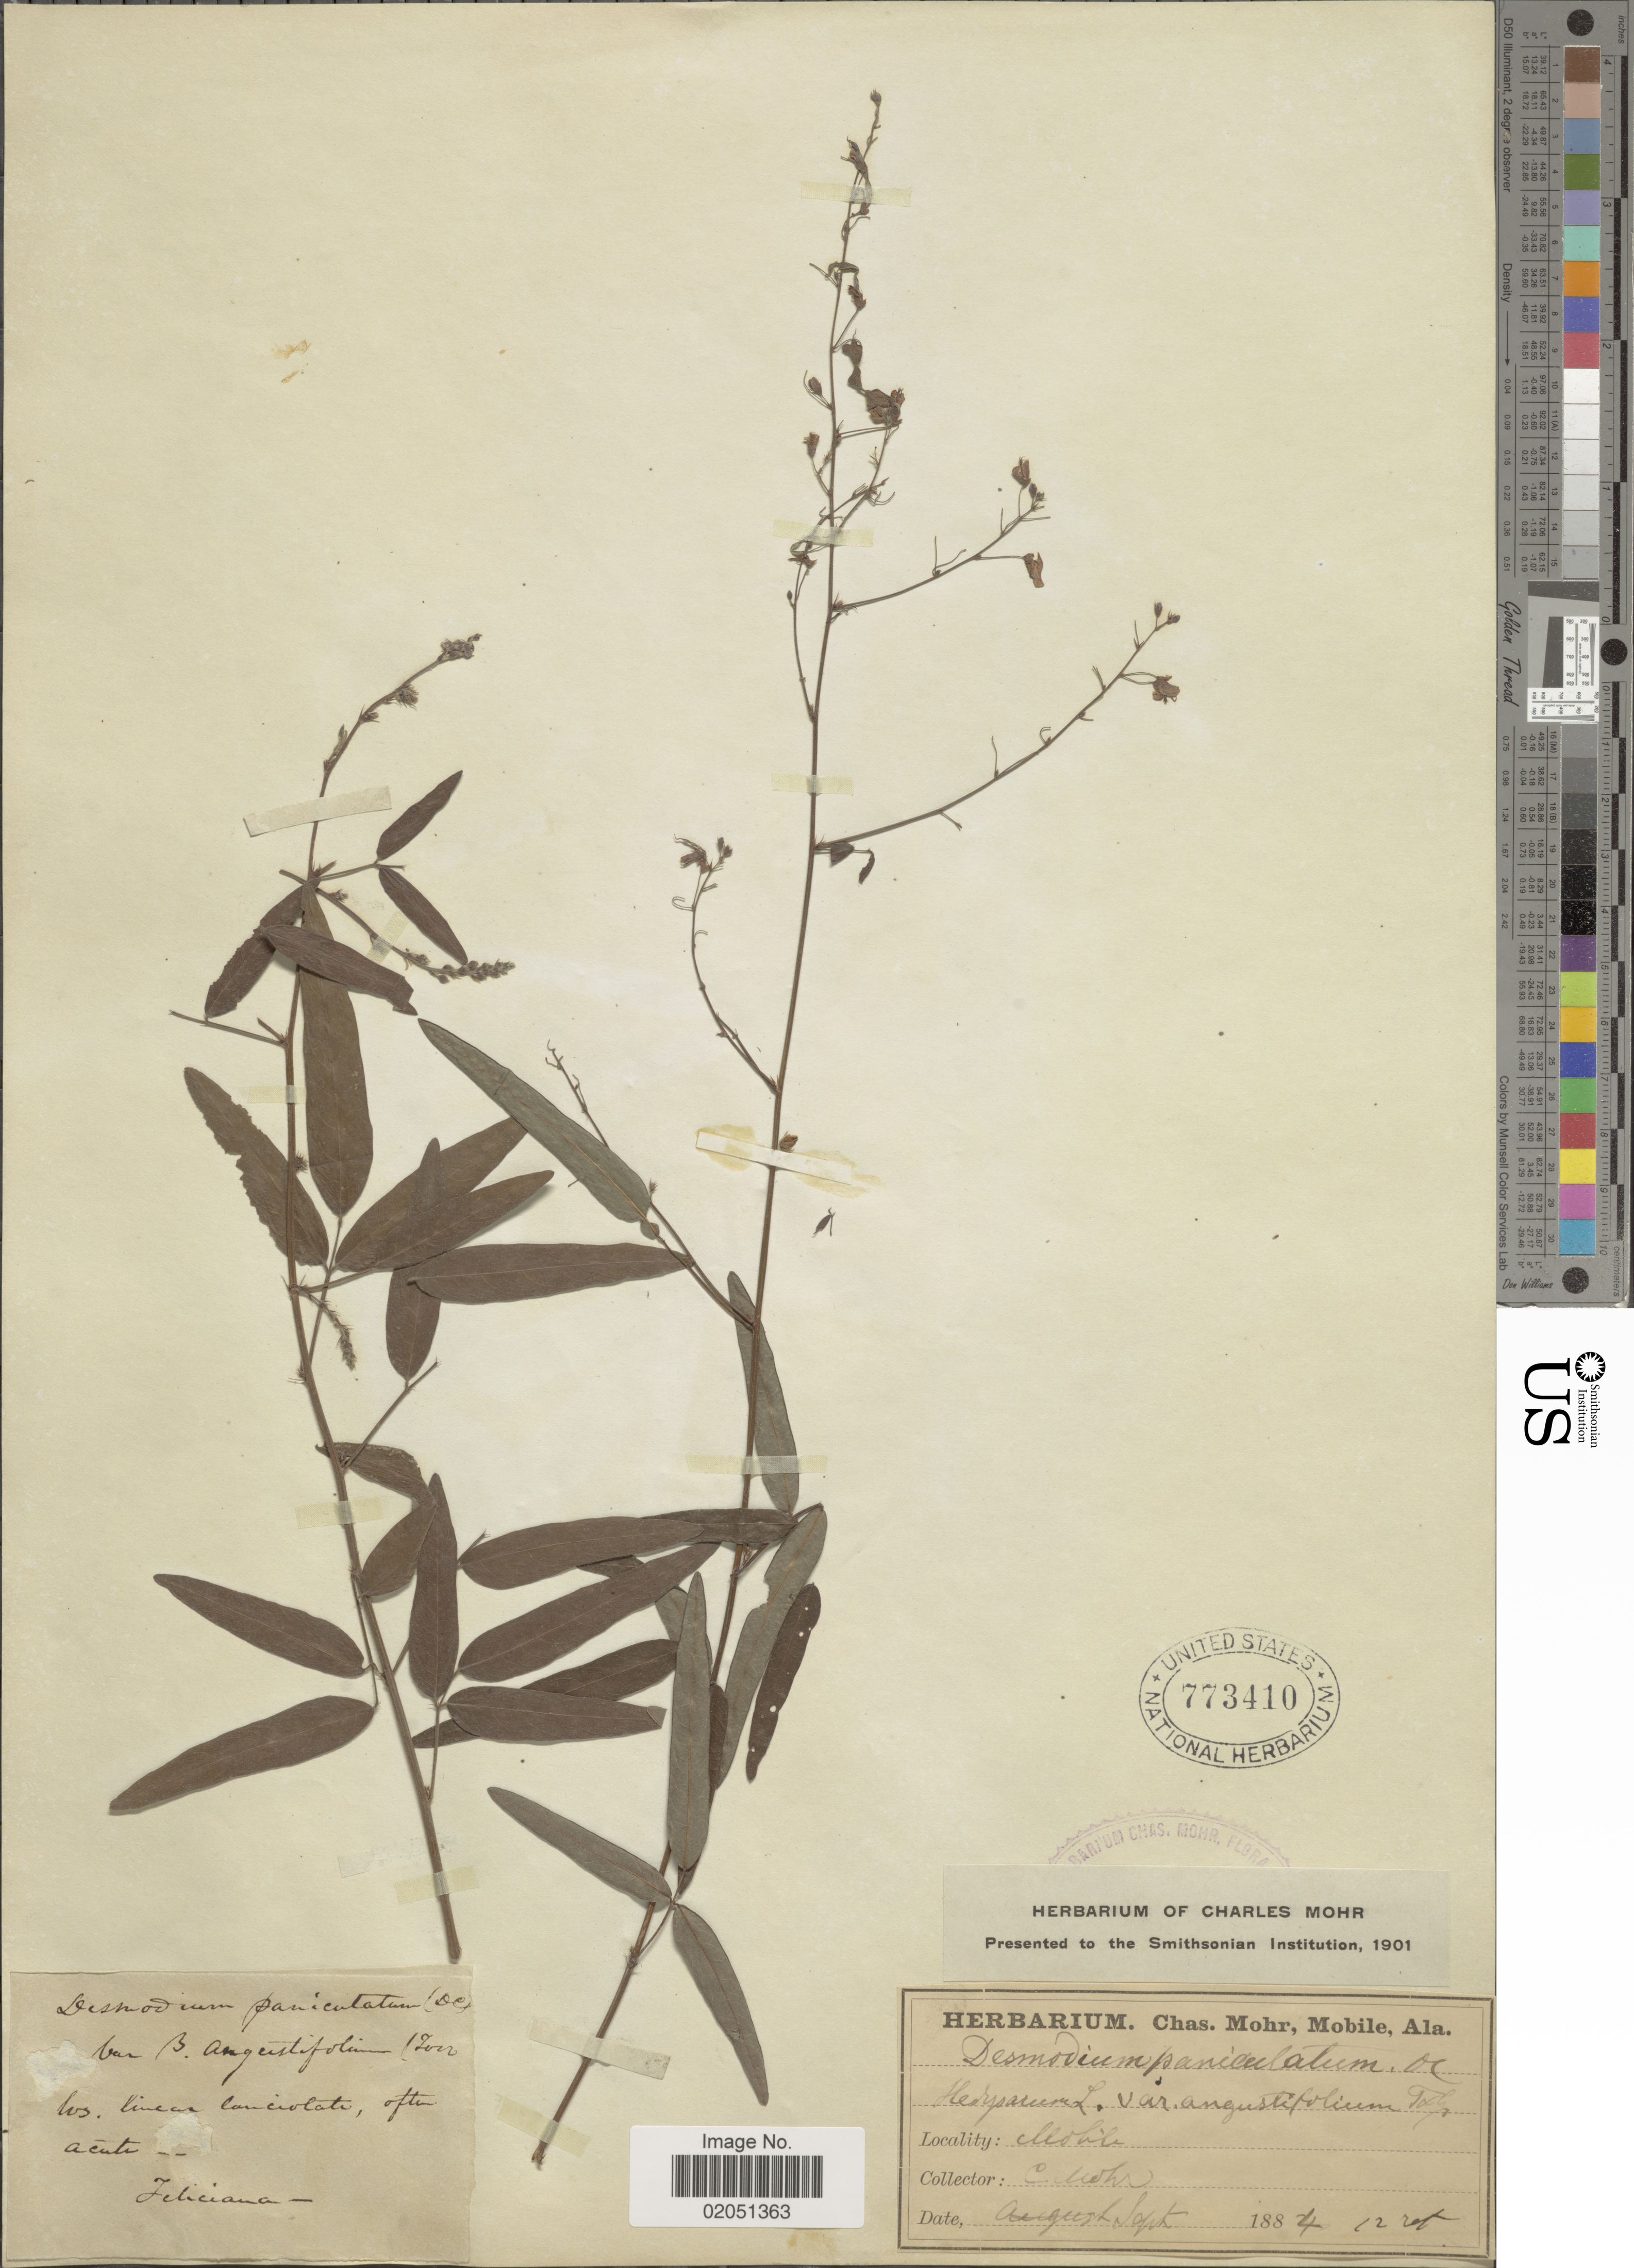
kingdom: Plantae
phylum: Tracheophyta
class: Magnoliopsida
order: Fabales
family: Fabaceae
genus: Desmodium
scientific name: Desmodium paniculatum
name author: (L.) DC.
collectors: C. T. Mohr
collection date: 1884-09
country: United States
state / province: Alabama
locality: Mobile.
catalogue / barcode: US 773410